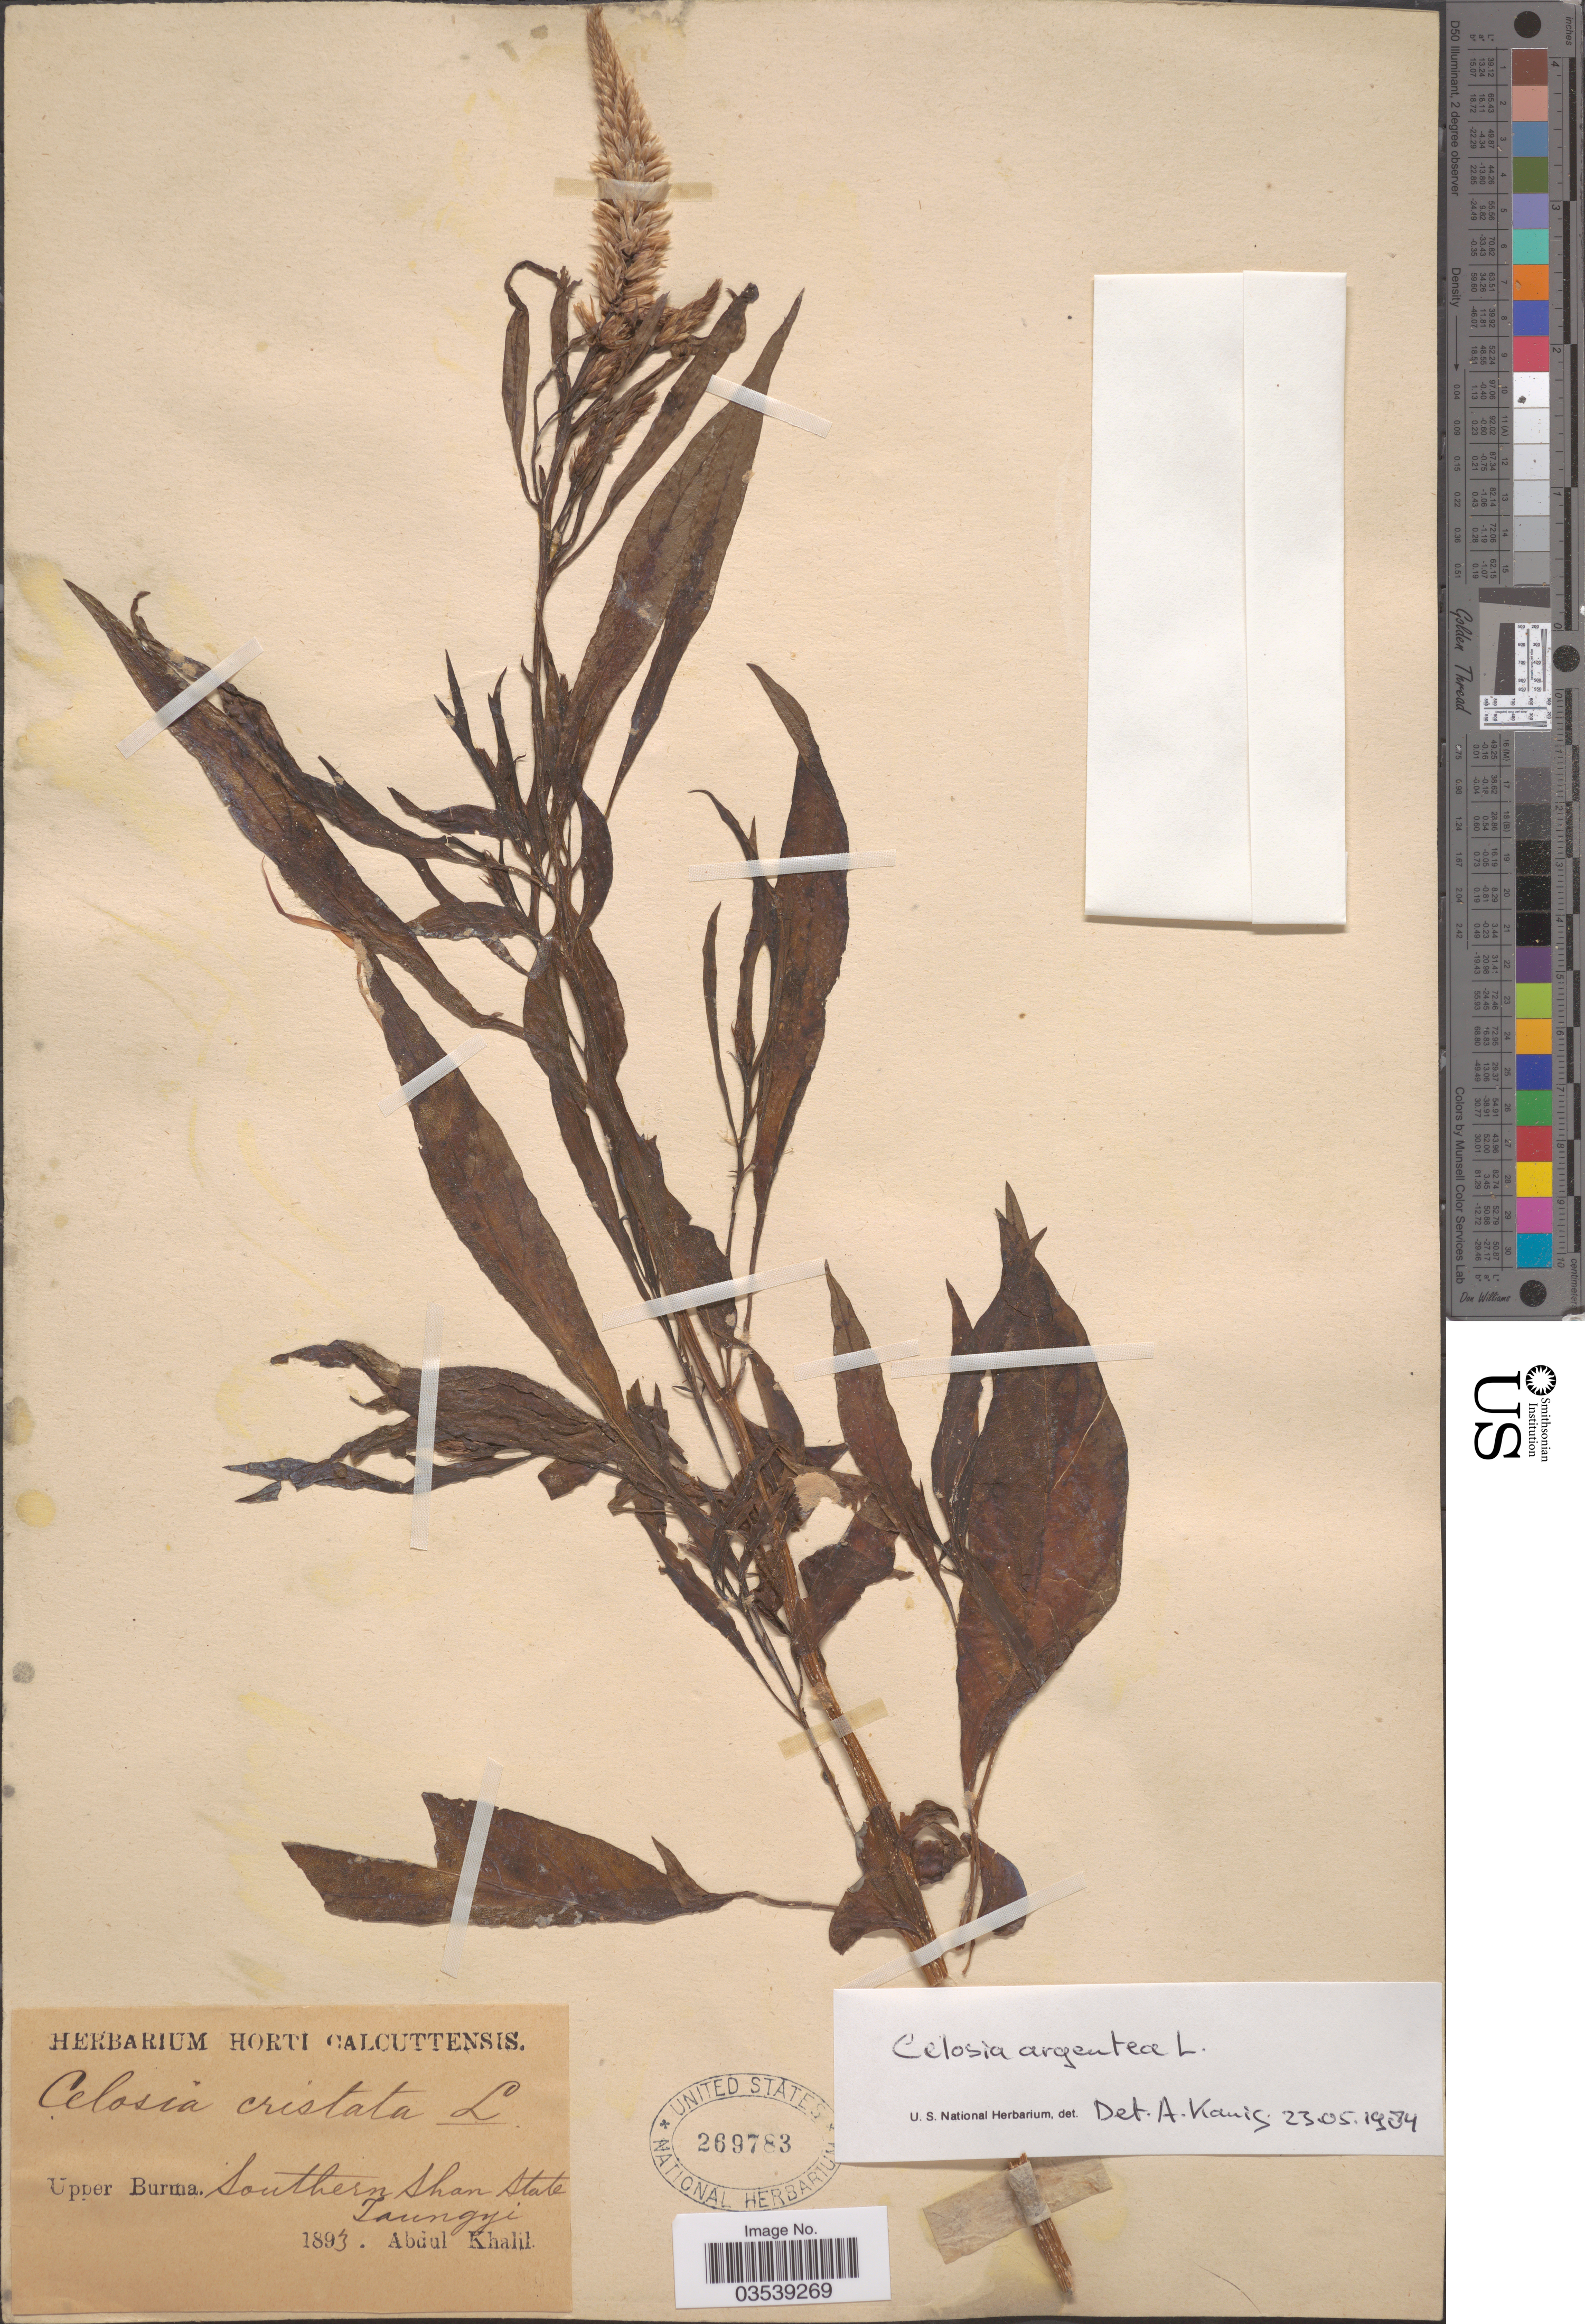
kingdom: Plantae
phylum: Tracheophyta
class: Magnoliopsida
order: Caryophyllales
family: Amaranthaceae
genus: Celosia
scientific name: Celosia argentea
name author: L.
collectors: A. Khalil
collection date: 1893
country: Myanmar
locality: Upper Burma. Southern Shan State. Taungyi.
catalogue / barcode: US 269783